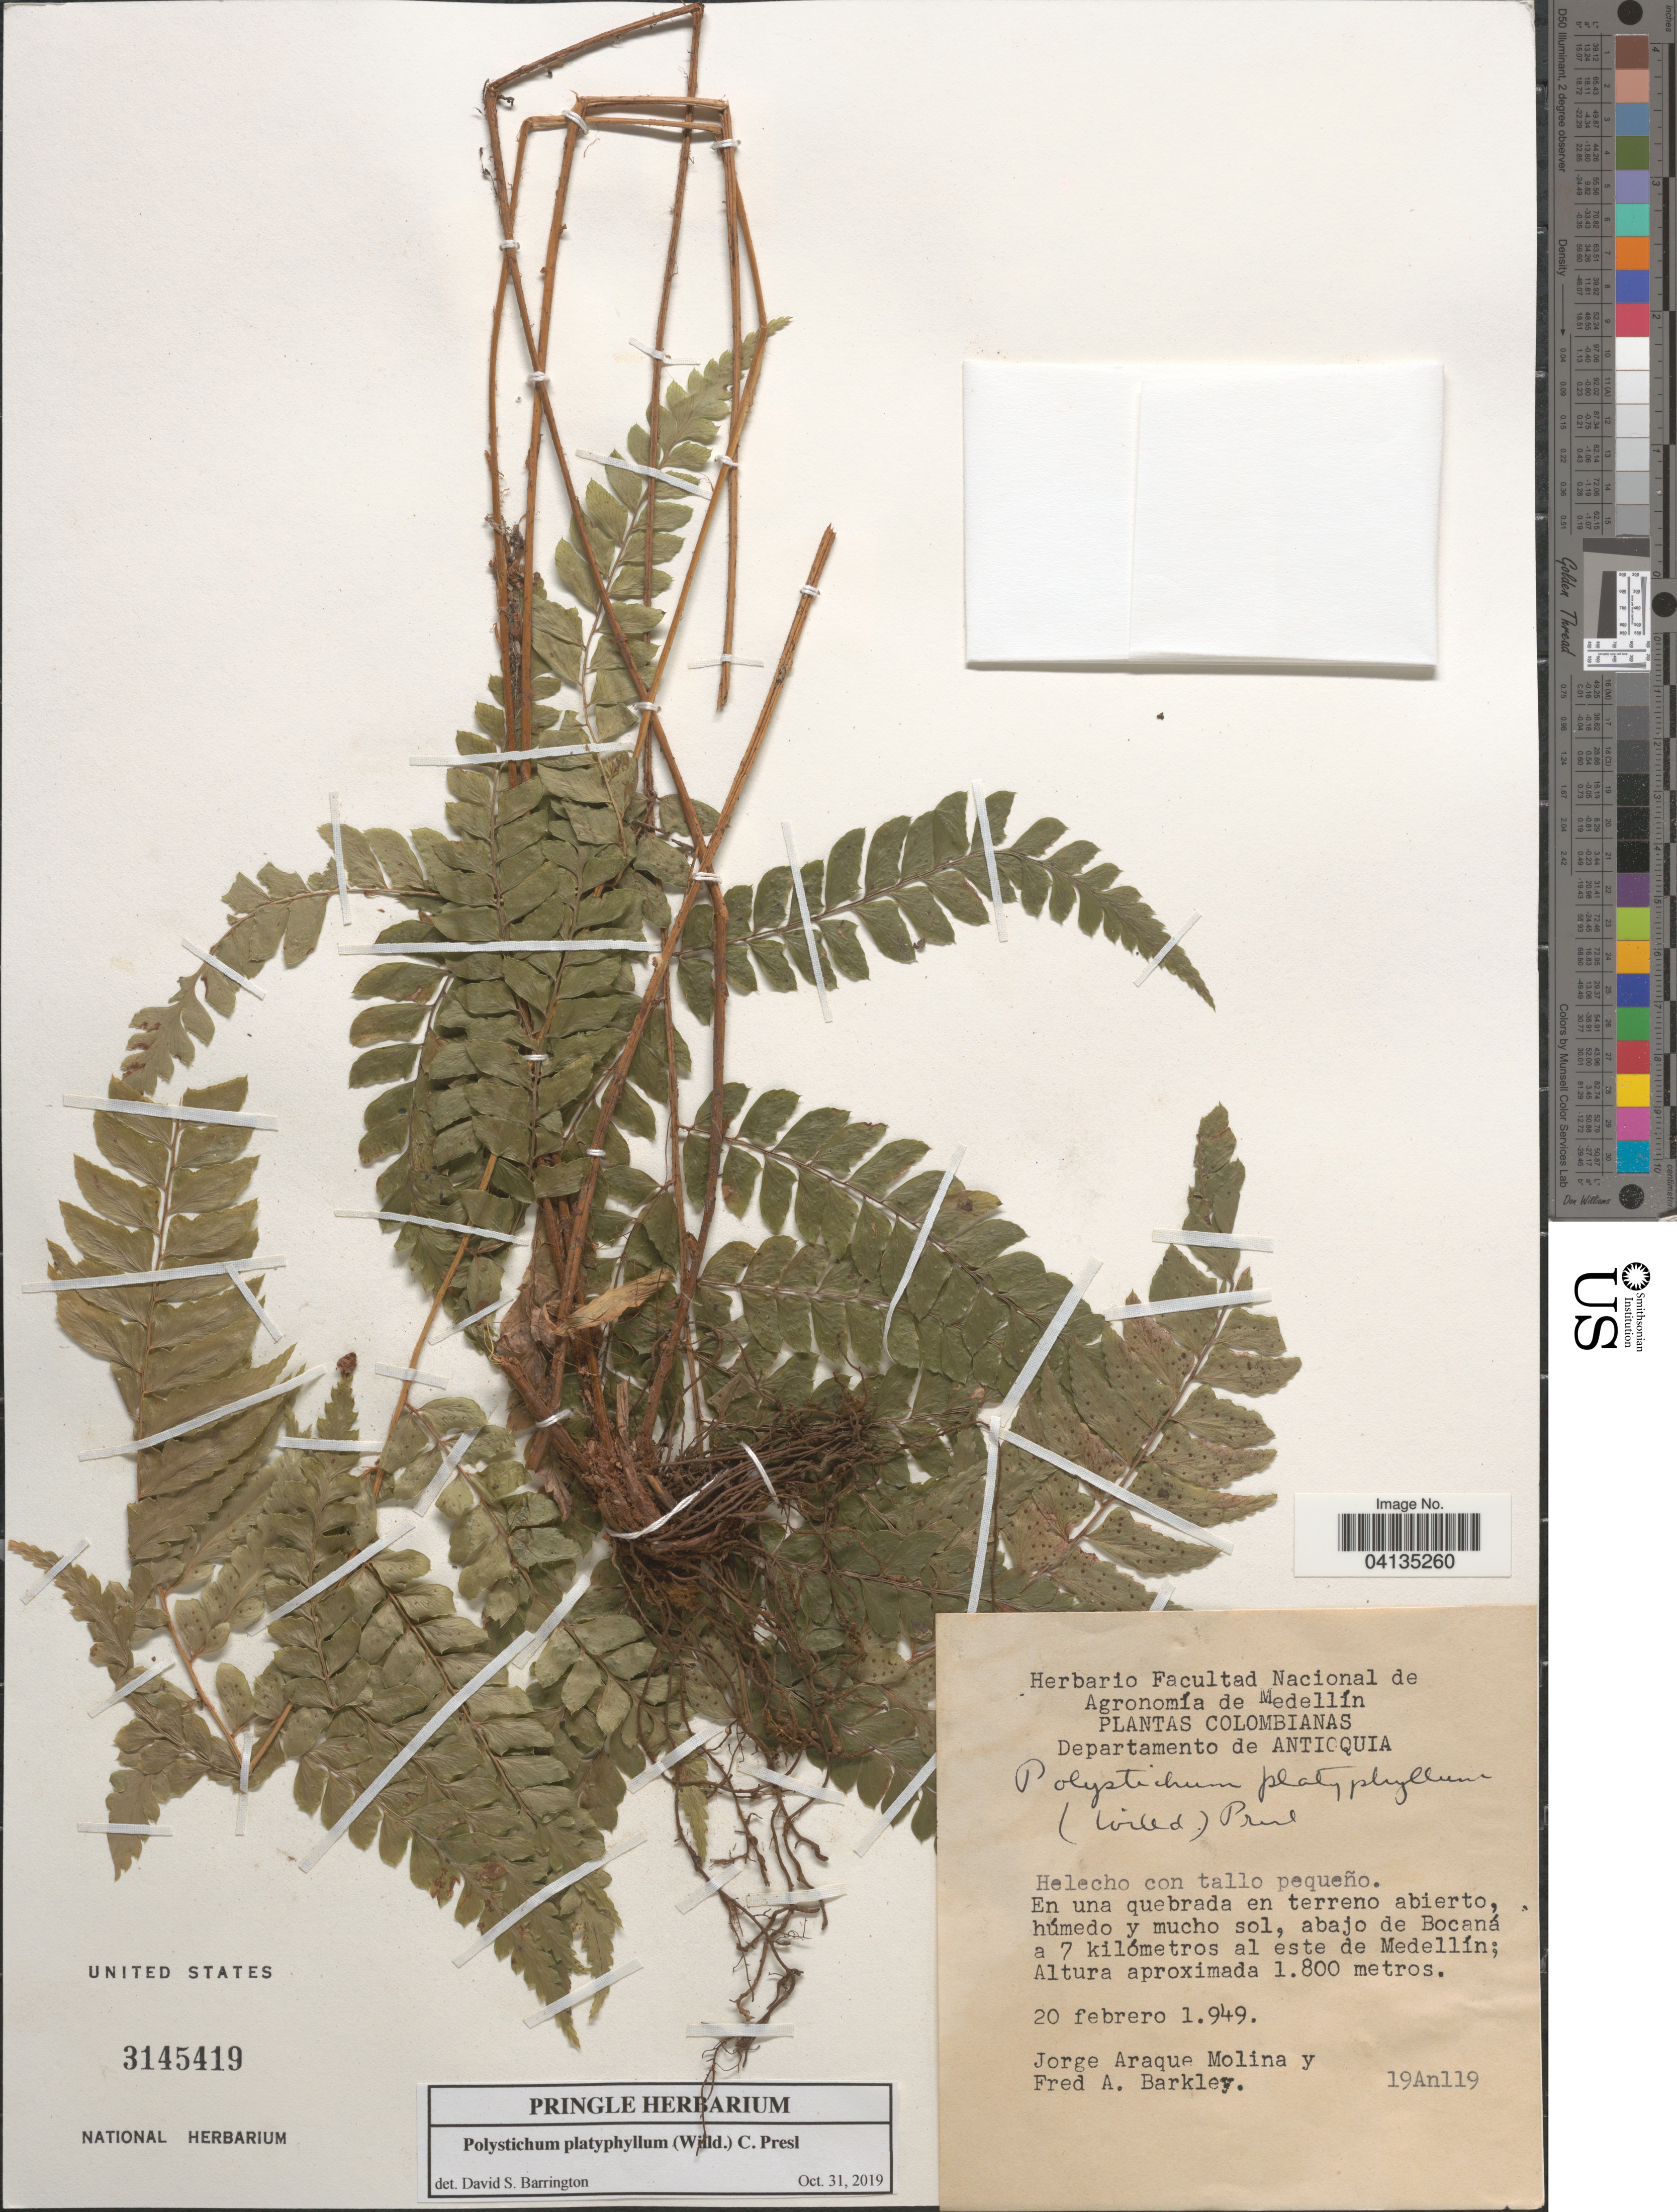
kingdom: Plantae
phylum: Tracheophyta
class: Polypodiopsida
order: Polypodiales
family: Dryopteridaceae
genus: Polystichum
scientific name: Polystichum platyphyllum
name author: (Willd.) C. Presl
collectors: J. A. Molina & F. A. Barkley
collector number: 19An119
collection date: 1949-02-20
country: Colombia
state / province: Antioquia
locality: Departamento de Antioquia. Abajo de Bocaná a 7 kilómetros al este de Medellín.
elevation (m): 1800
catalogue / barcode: US 3145419